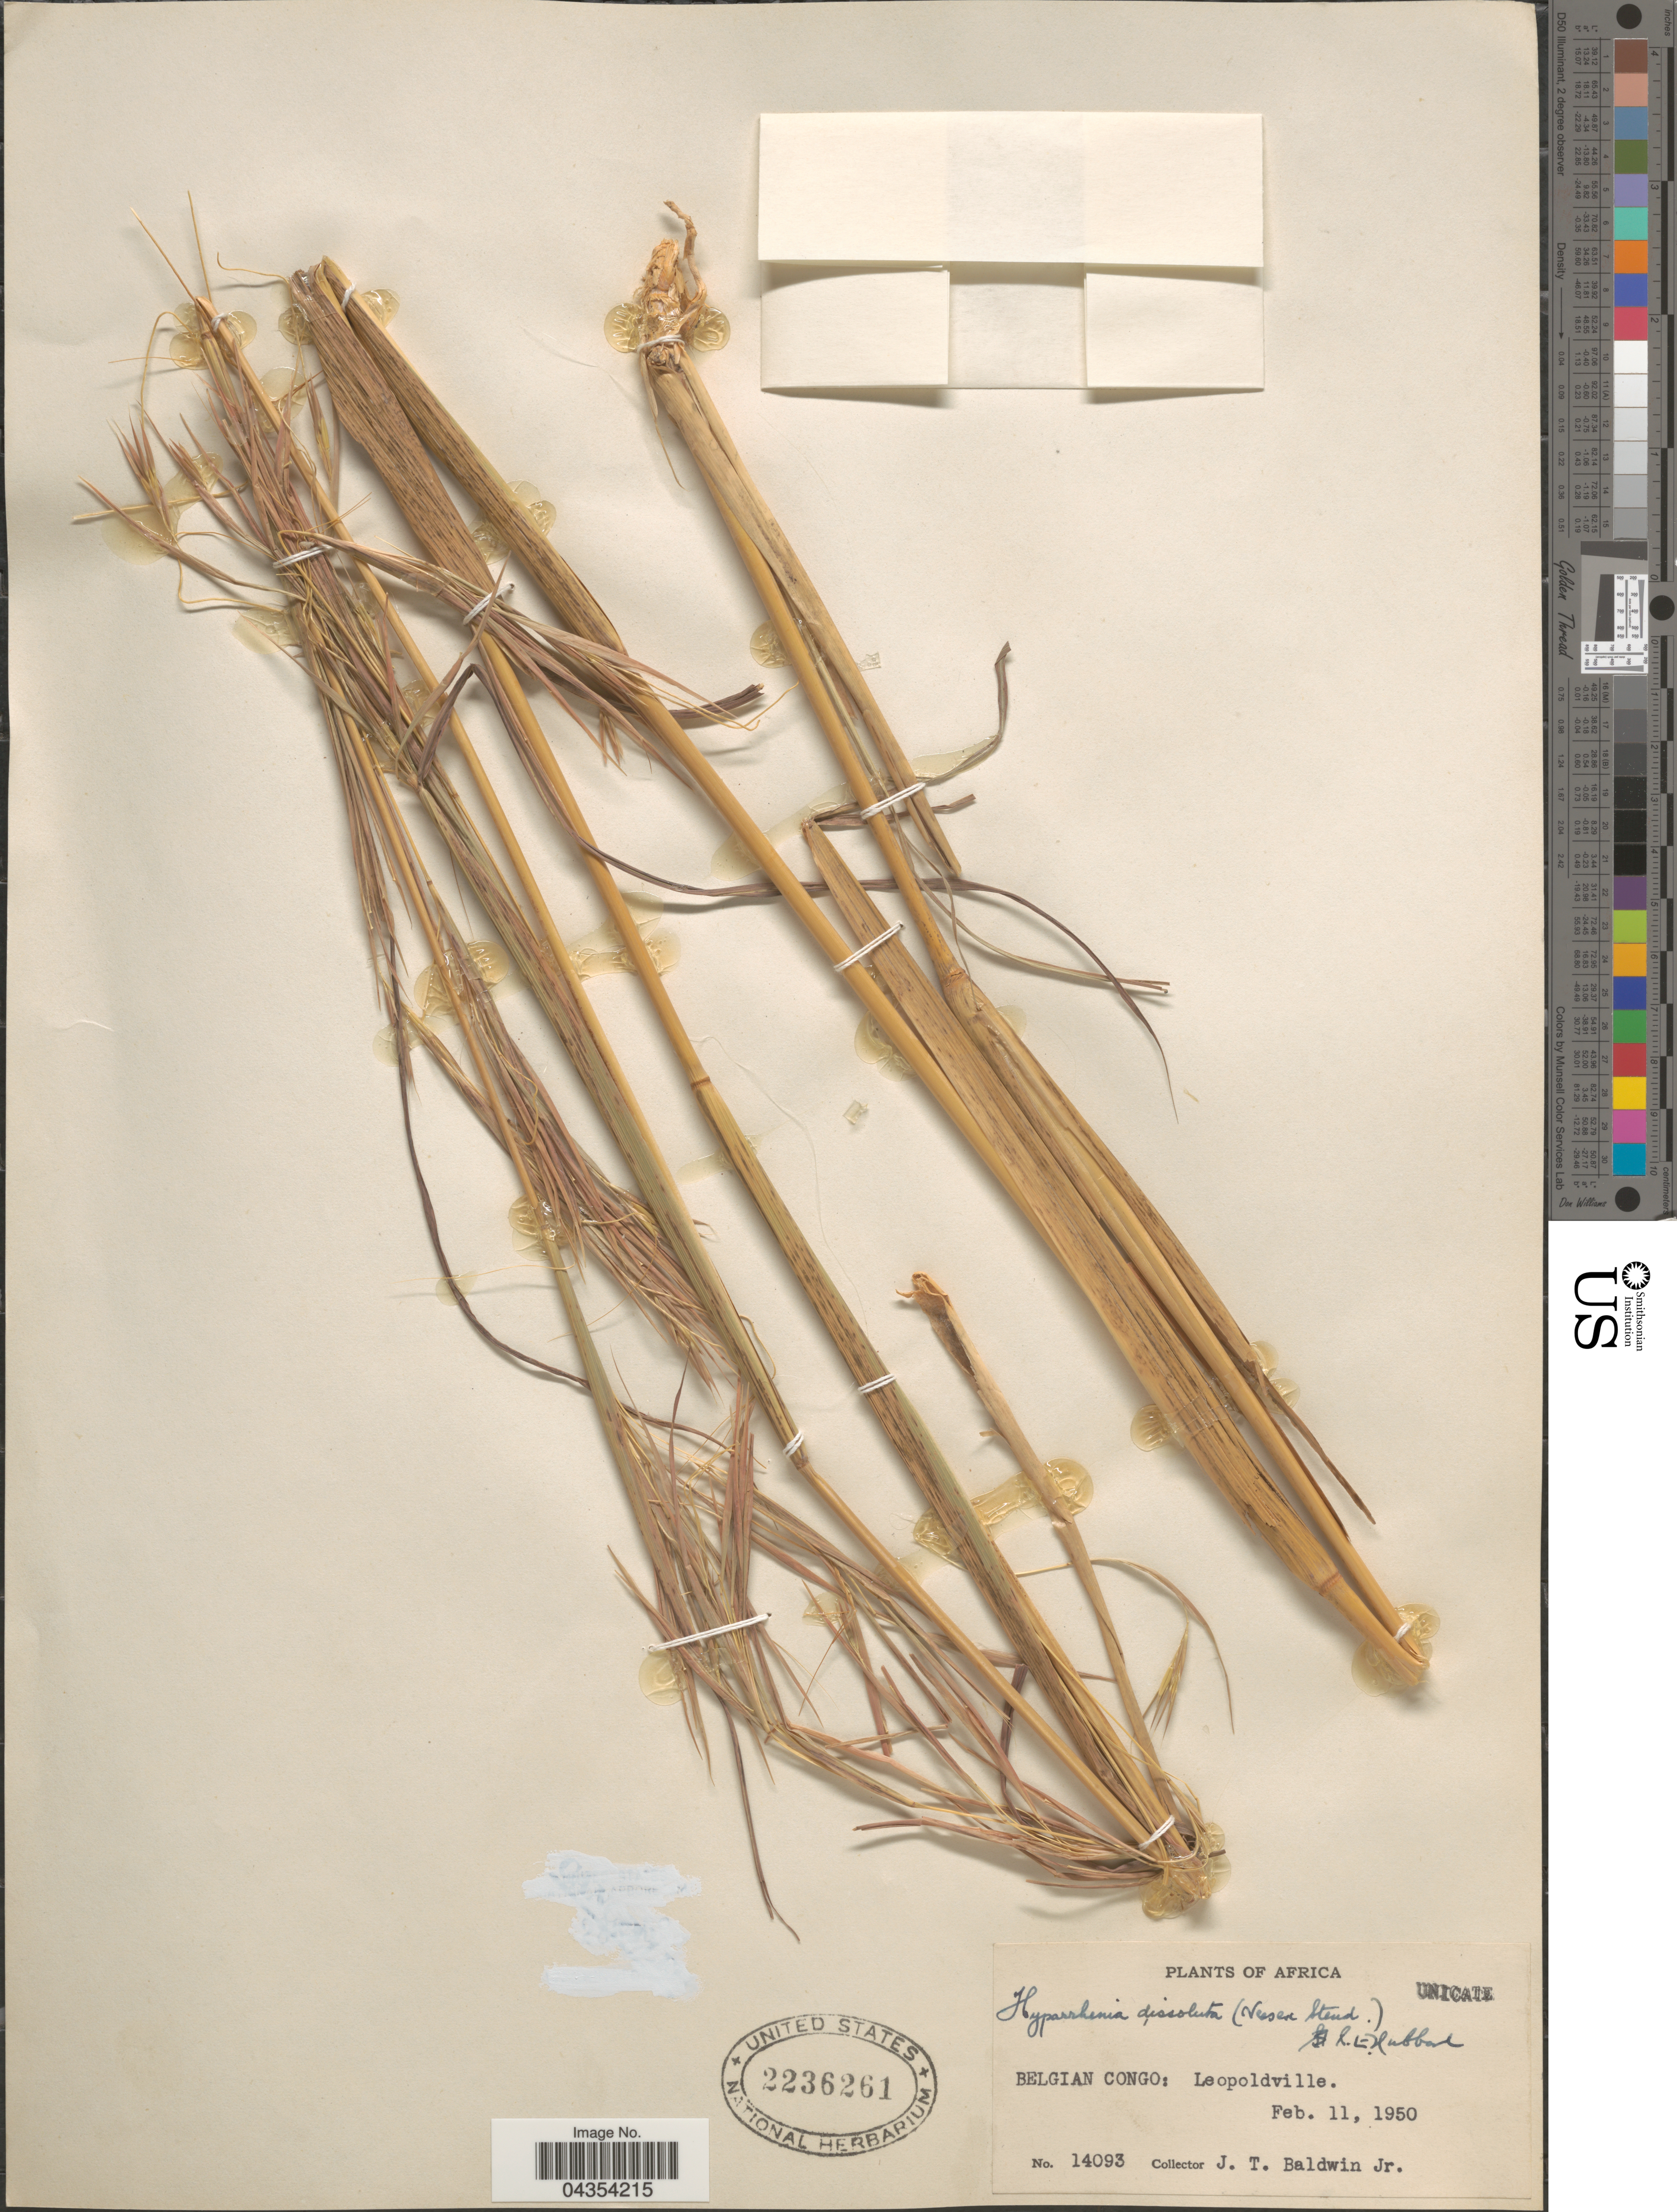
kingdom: Plantae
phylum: Tracheophyta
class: Liliopsida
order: Poales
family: Poaceae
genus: Hyperthelia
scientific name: Hyperthelia dissoluta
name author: (Nees ex Steud.) Clayton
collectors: J. T. Baldwin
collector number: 14093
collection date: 1950-02-11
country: Congo, Democratic Republic of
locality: Belgian Congo: Leopoldville.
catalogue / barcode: US 2236261